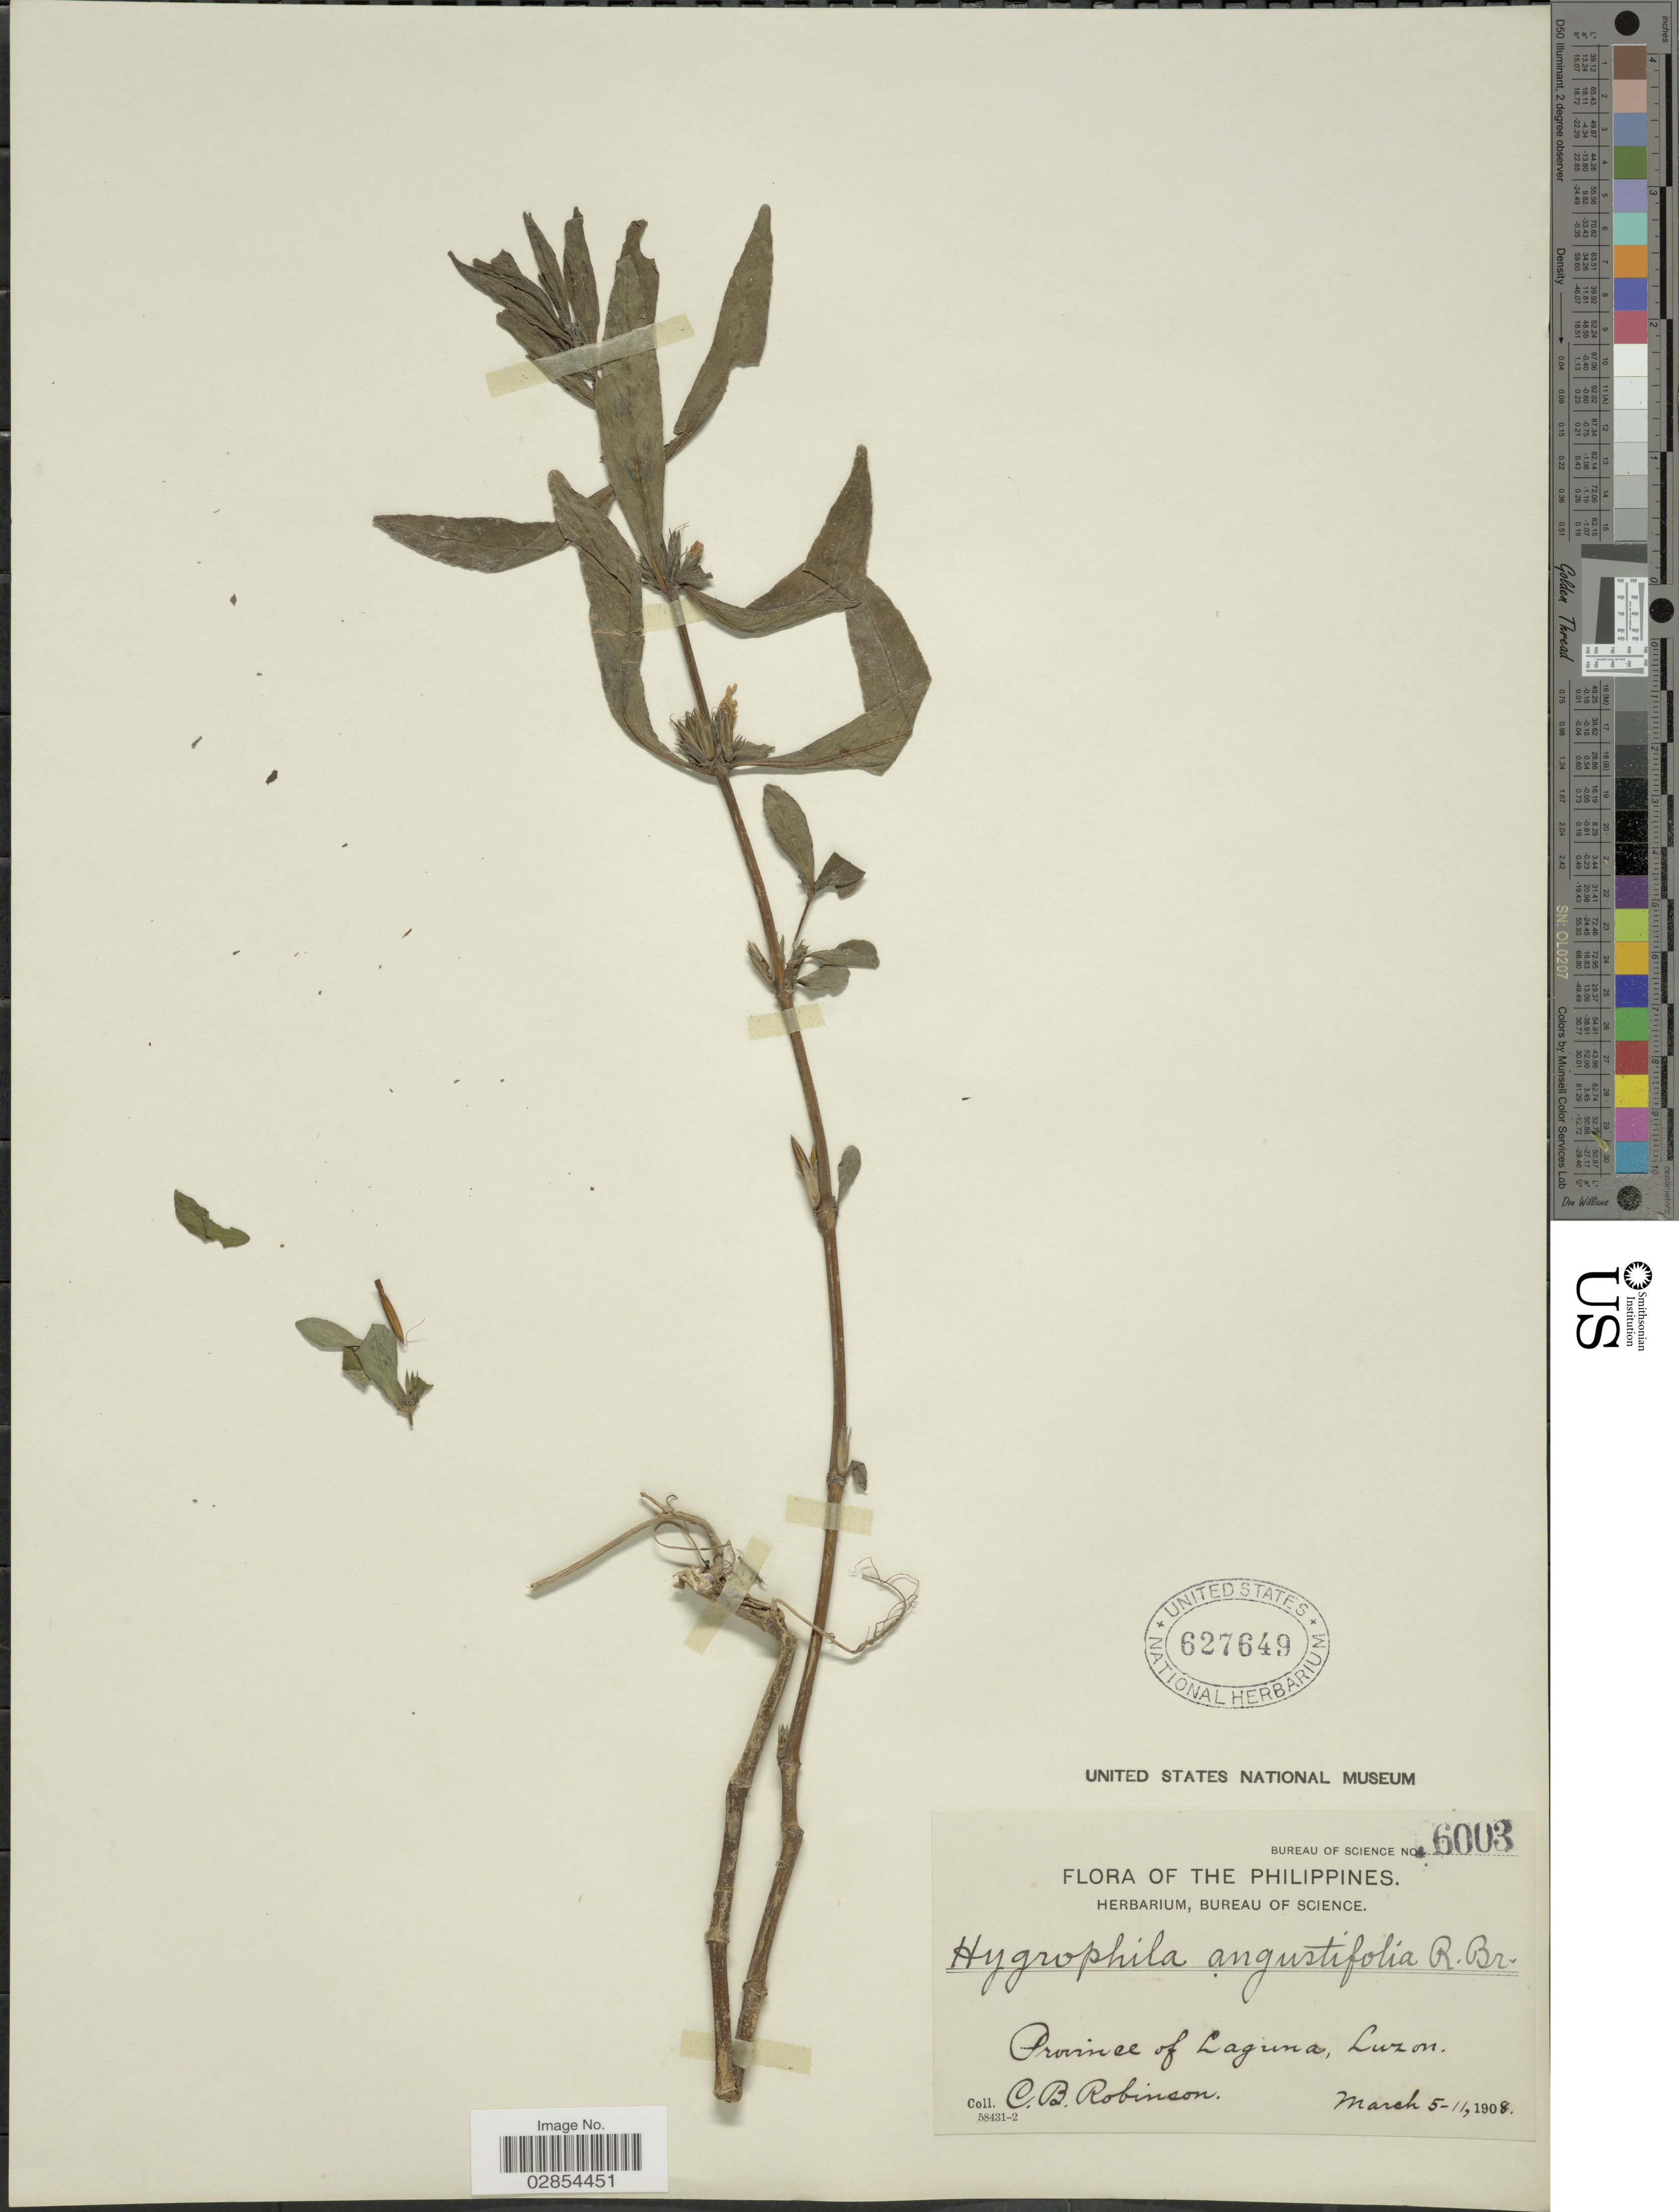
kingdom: Plantae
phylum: Tracheophyta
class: Magnoliopsida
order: Lamiales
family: Acanthaceae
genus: Hygrophila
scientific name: Hygrophila salicifolia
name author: (Vahl) Nees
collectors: C. Robinson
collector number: Bureau of Science 6003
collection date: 1908-03-05/1908-03-11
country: Philippines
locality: Province of Laguna, Luzon.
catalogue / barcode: US 627649